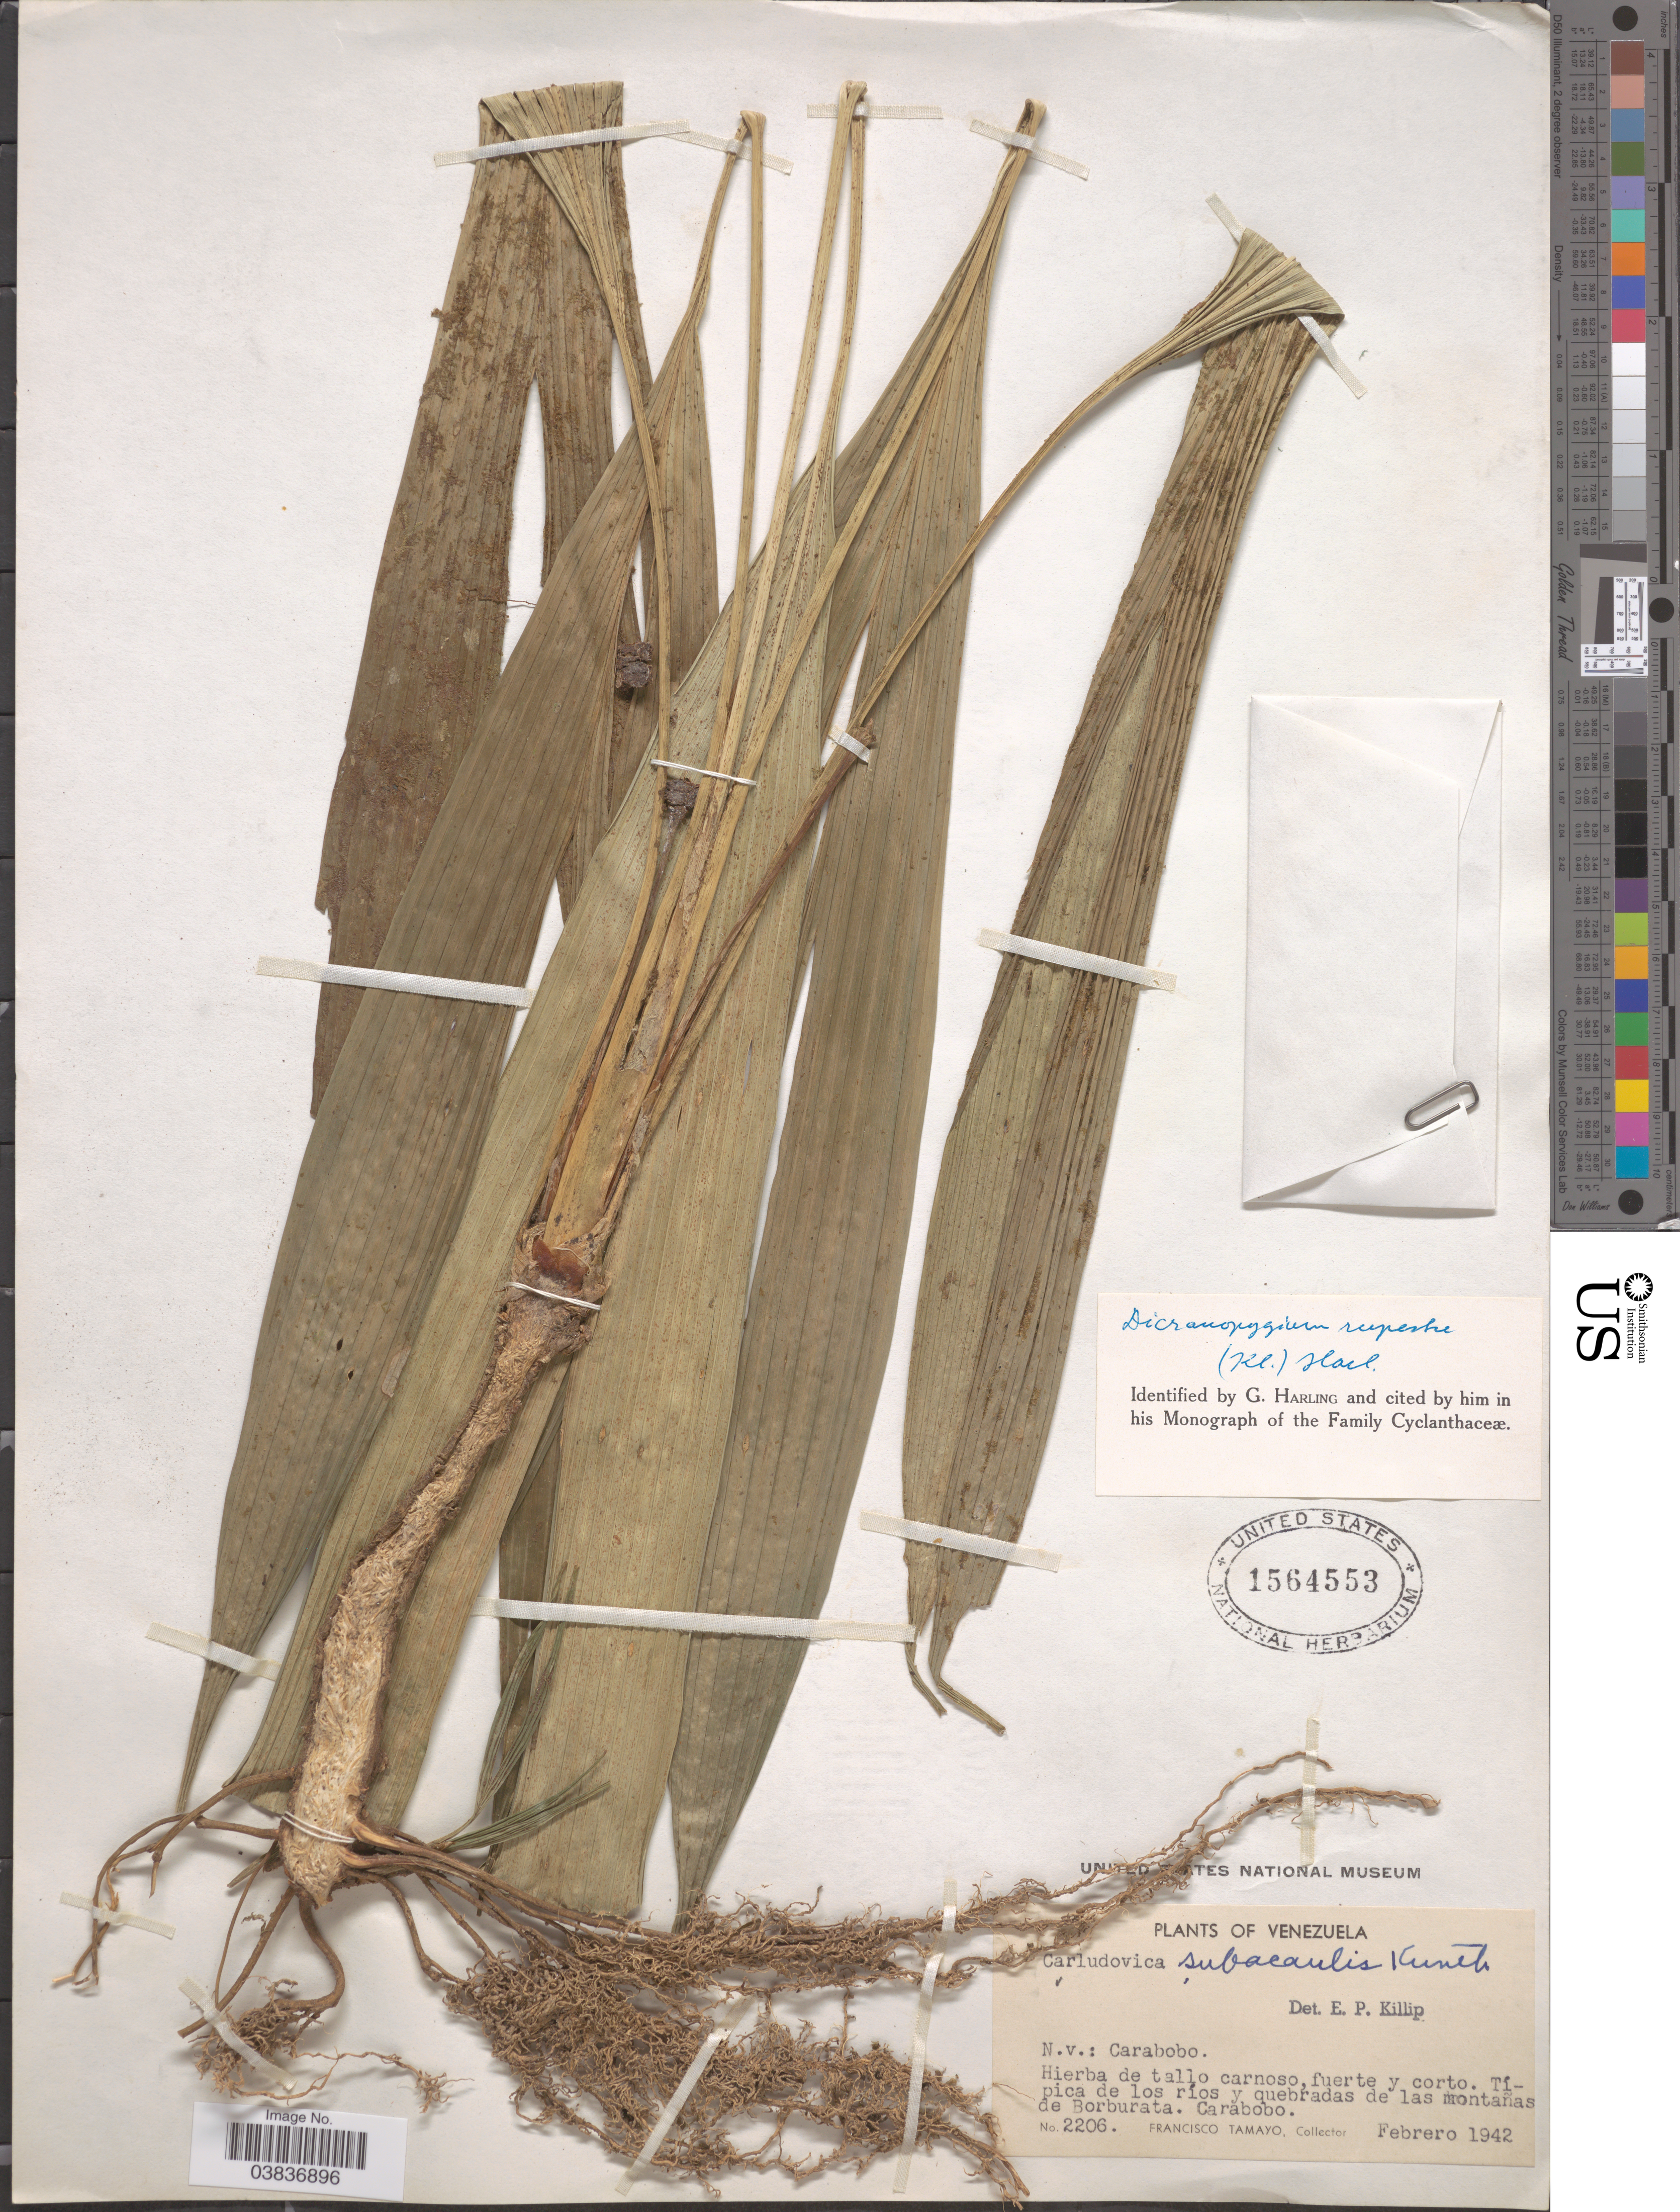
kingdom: Plantae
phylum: Tracheophyta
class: Liliopsida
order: Pandanales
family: Cyclanthaceae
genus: Dicranopygium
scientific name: Dicranopygium rupestre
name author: (Klotzsch) Harling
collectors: F. Tamayo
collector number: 2206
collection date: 1942-02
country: Venezuela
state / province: Carabobo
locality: Típica de los ríos y quebradas de las montañas de Borburata.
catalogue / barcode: US 1564553